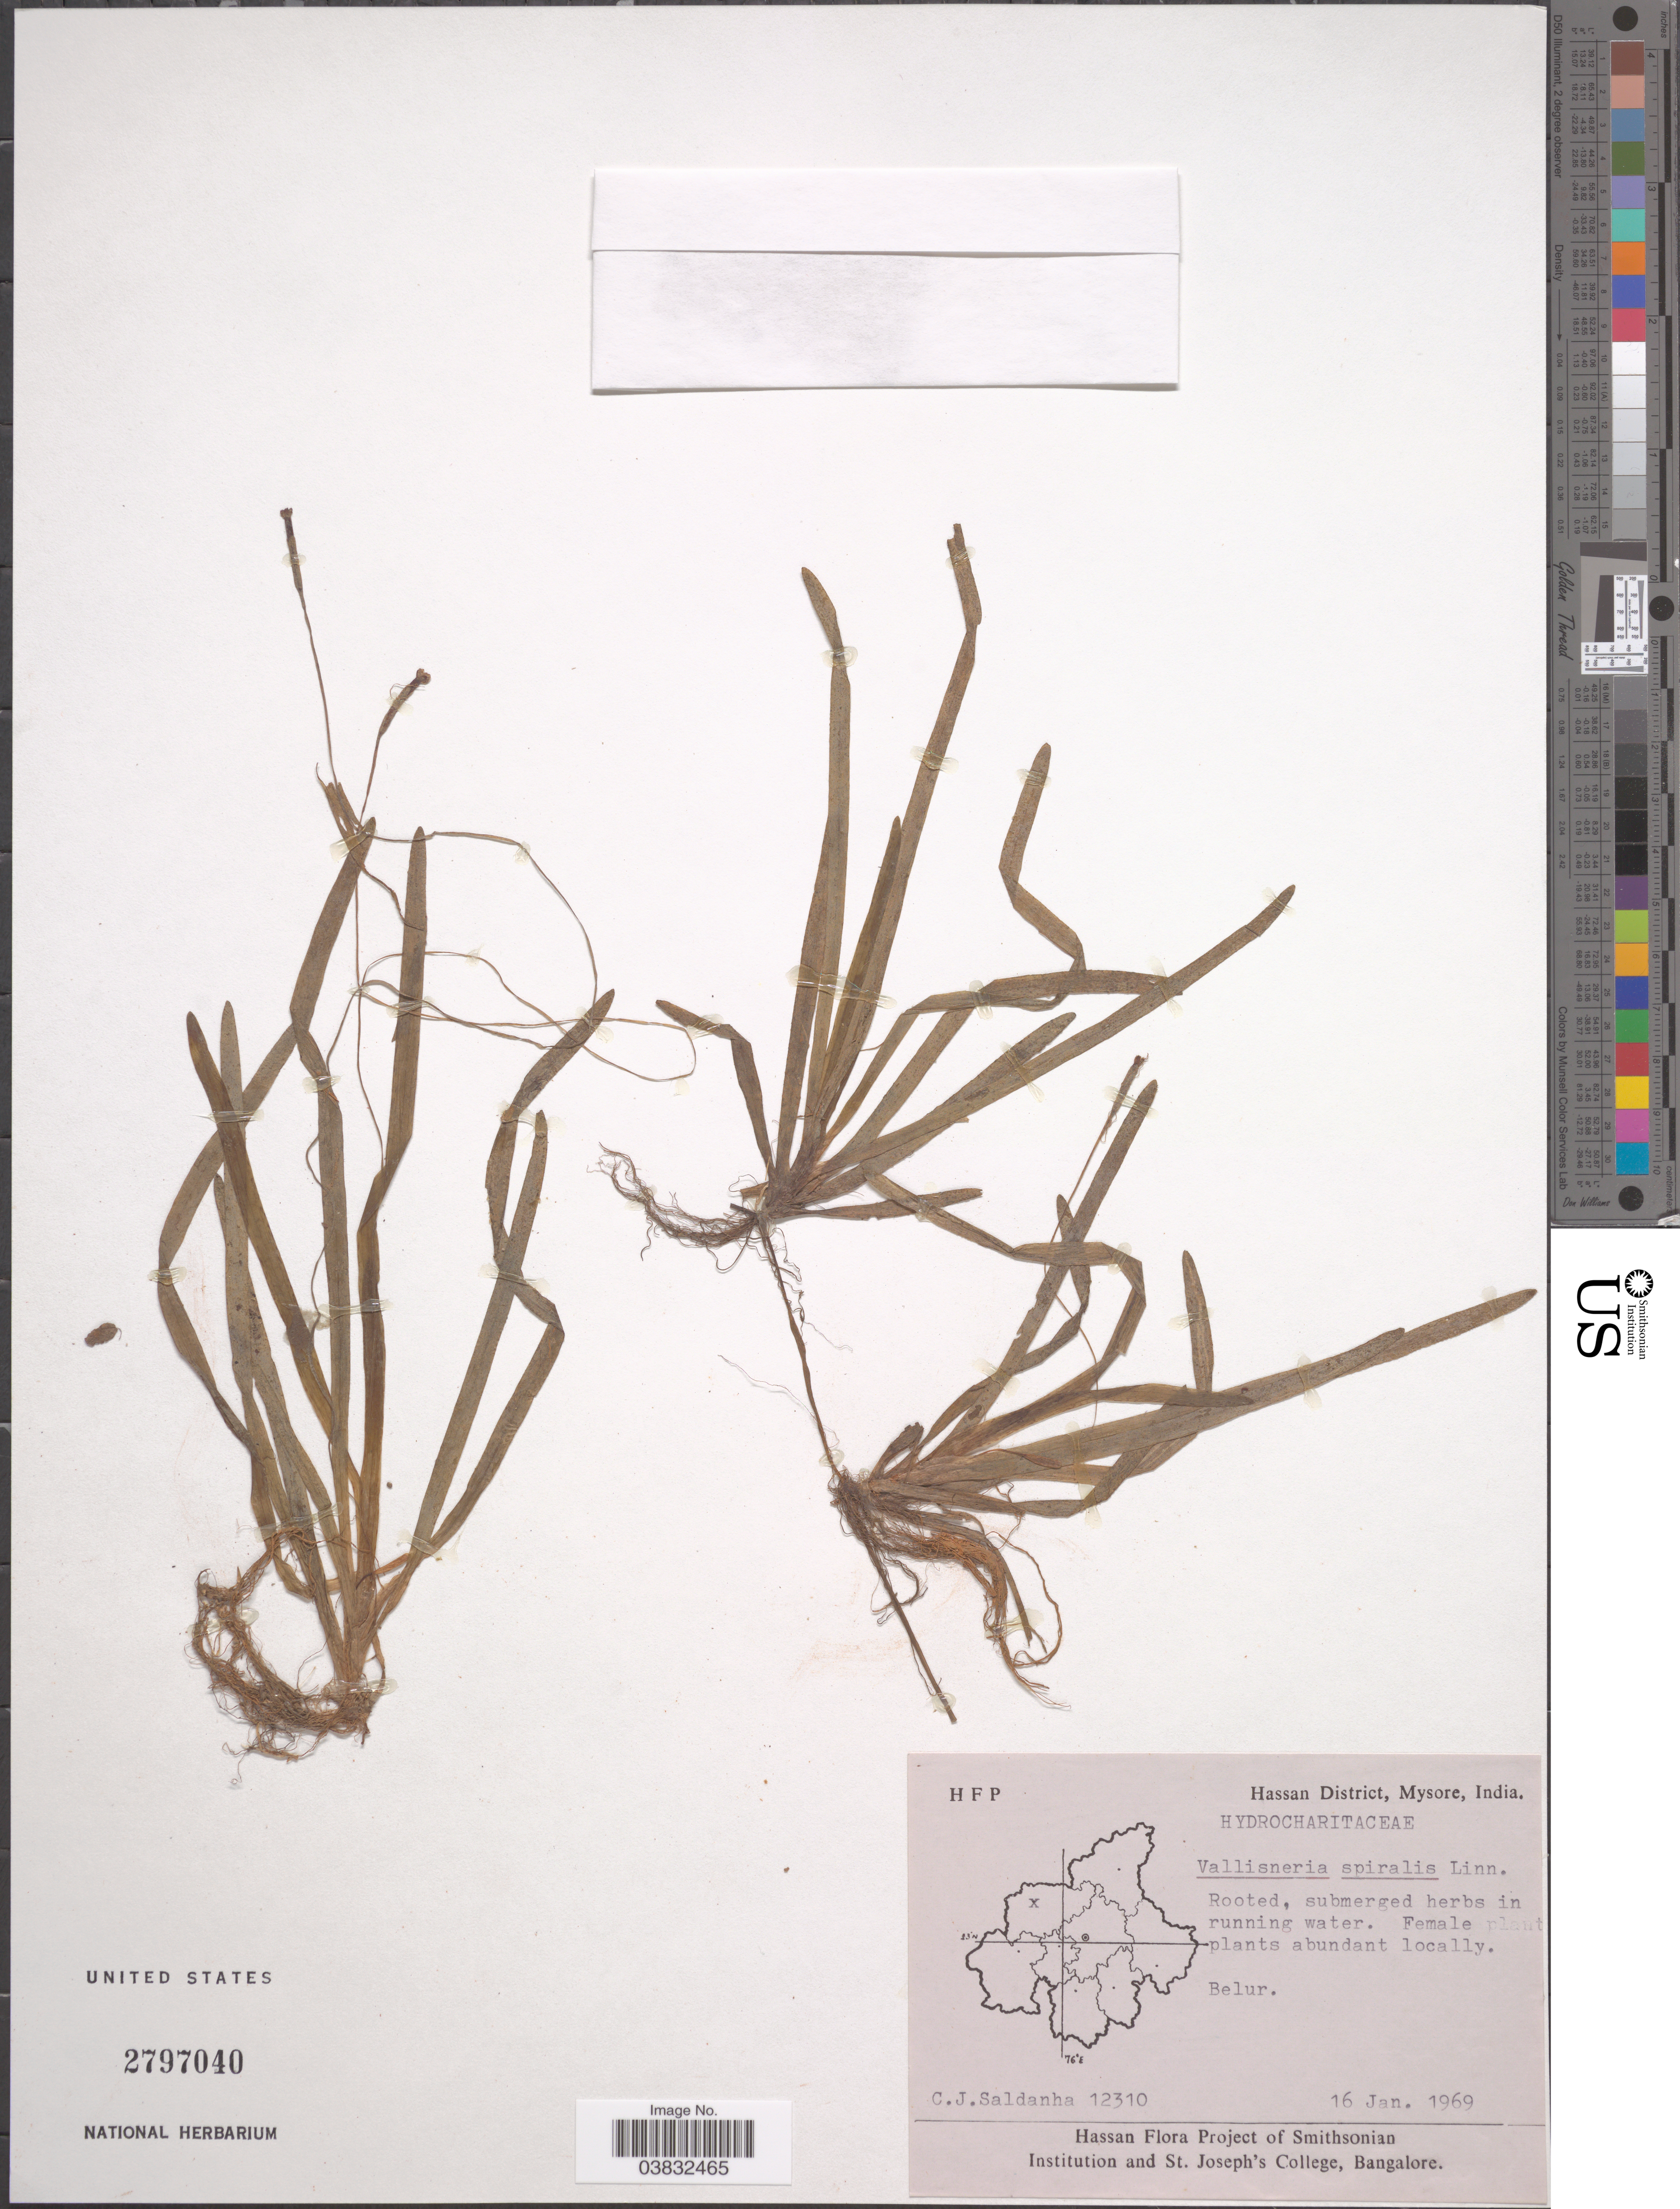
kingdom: Plantae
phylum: Tracheophyta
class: Liliopsida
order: Alismatales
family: Hydrocharitaceae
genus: Vallisneria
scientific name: Vallisneria spiralis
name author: L.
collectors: C. J. Saldanha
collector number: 12310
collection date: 1969-01-16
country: India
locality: Hassan District, Mysore, Belur.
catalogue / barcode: US 2797040